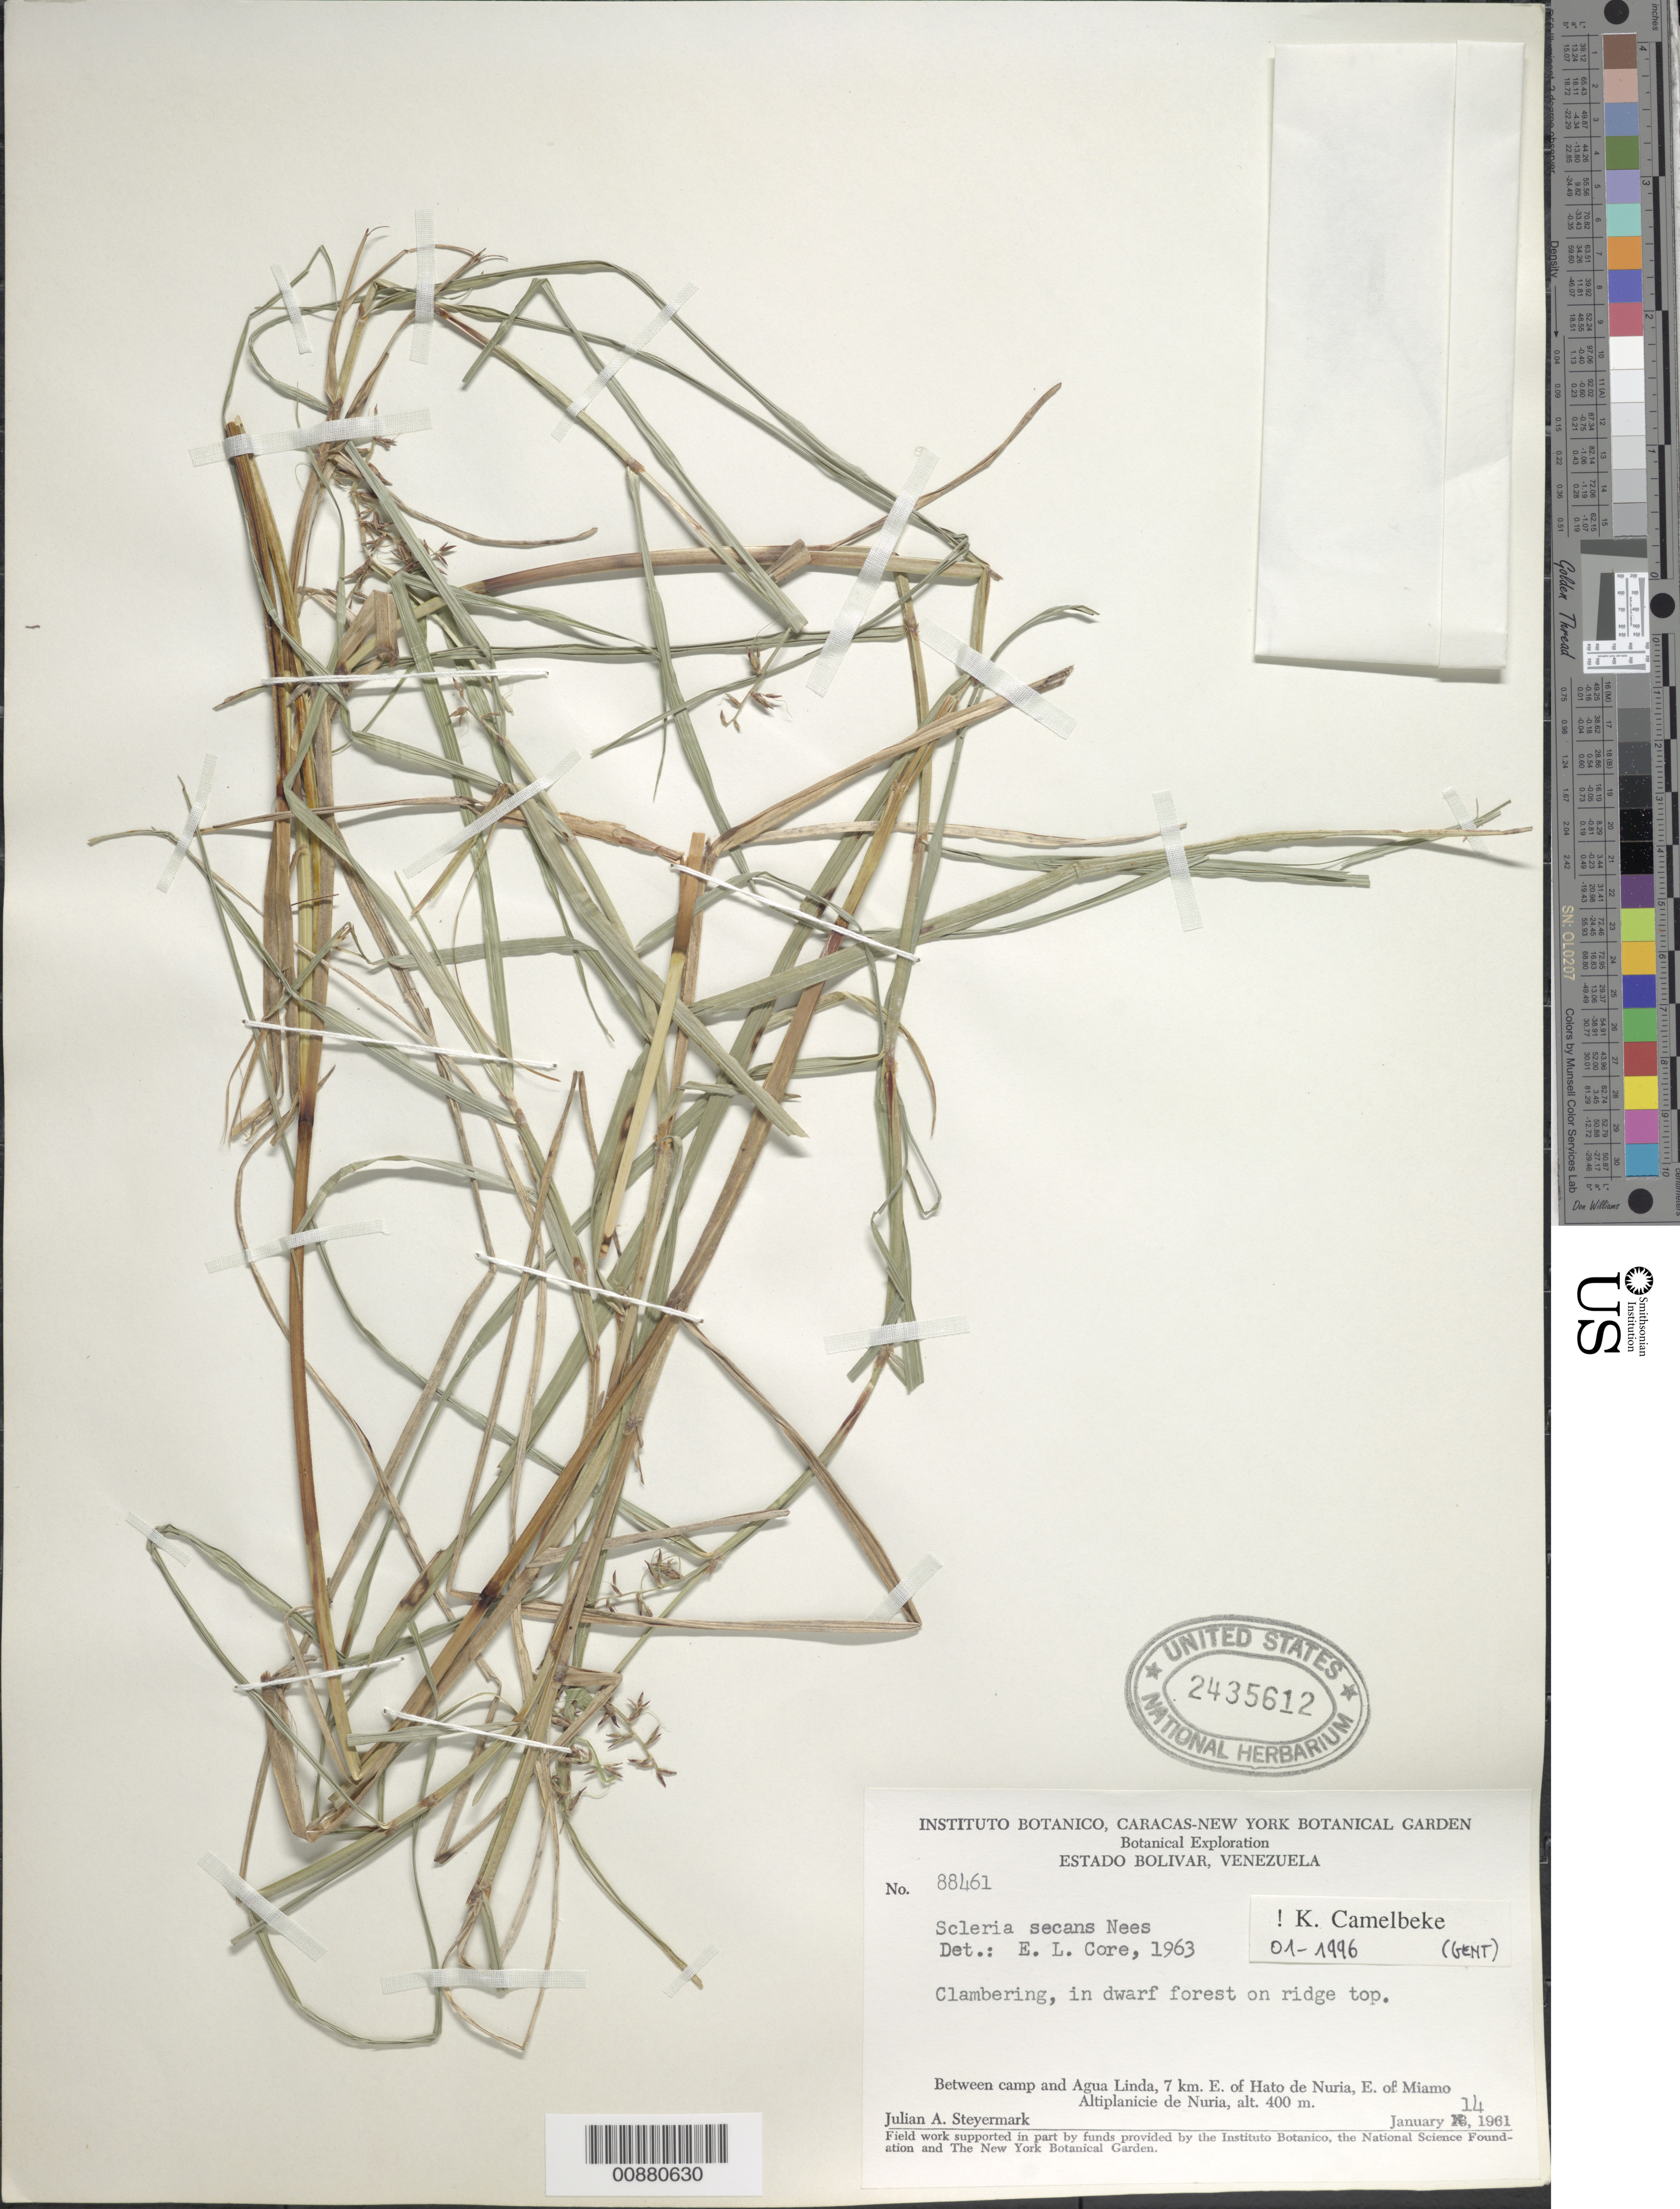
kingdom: Plantae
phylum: Tracheophyta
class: Liliopsida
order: Poales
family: Cyperaceae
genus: Scleria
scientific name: Scleria secans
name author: (L.) Urb.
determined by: Camelbeke, K.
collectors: J. Steyermark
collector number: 88461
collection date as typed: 14-Jan-61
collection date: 1961-01-14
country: Venezuela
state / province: Bolívar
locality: Agua Linda, 7 km E of Hato de Nuria, E of Miamo, Altiplanicie de Nuria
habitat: Dwarf forest on ridge top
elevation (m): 400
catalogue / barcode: US 2435612